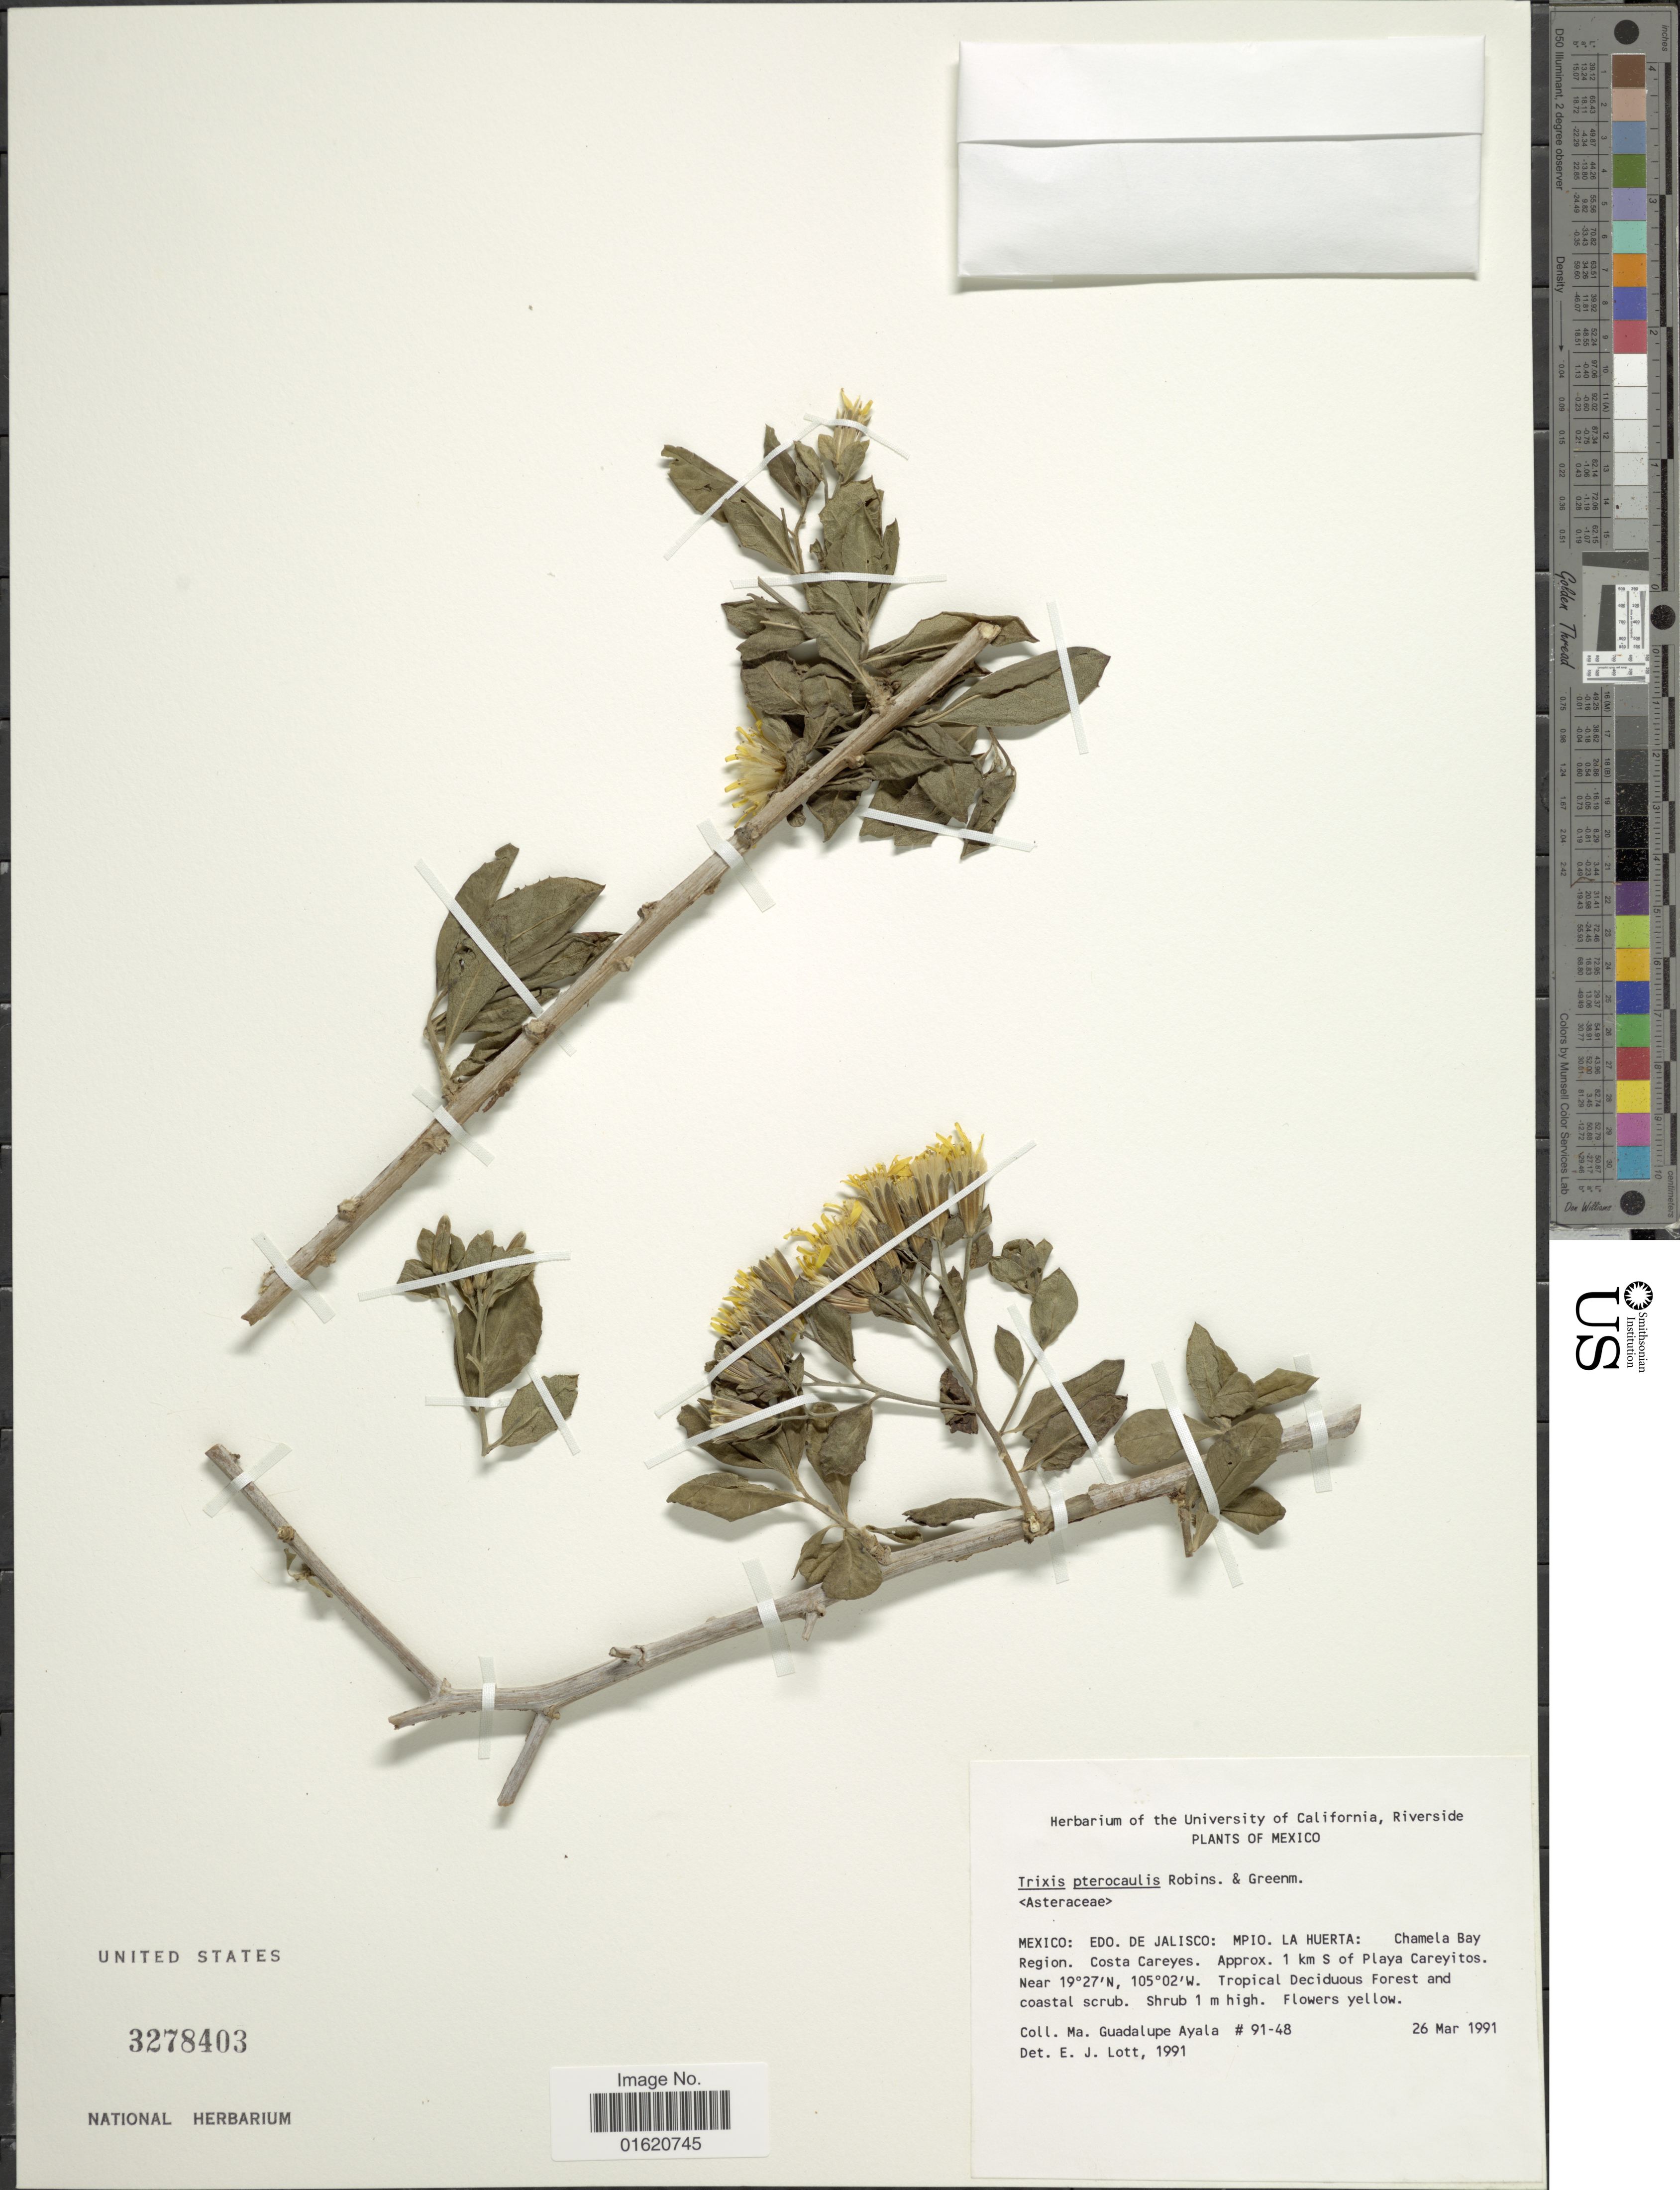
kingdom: Plantae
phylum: Tracheophyta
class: Magnoliopsida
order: Asterales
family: Asteraceae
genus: Trixis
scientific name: Trixis pterocaulis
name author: B.L. Rob. & Greenm.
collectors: M. G. Ayala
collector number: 91-48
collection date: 1991-03-26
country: Mexico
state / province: Jalisco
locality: Mpio. La Huerta: Chamela Bay Region, Costa Careyes, approx. 1 km S of Playa Careyitos, tropical Deciduous Forest and coastal scrub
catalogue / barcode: US 3278403